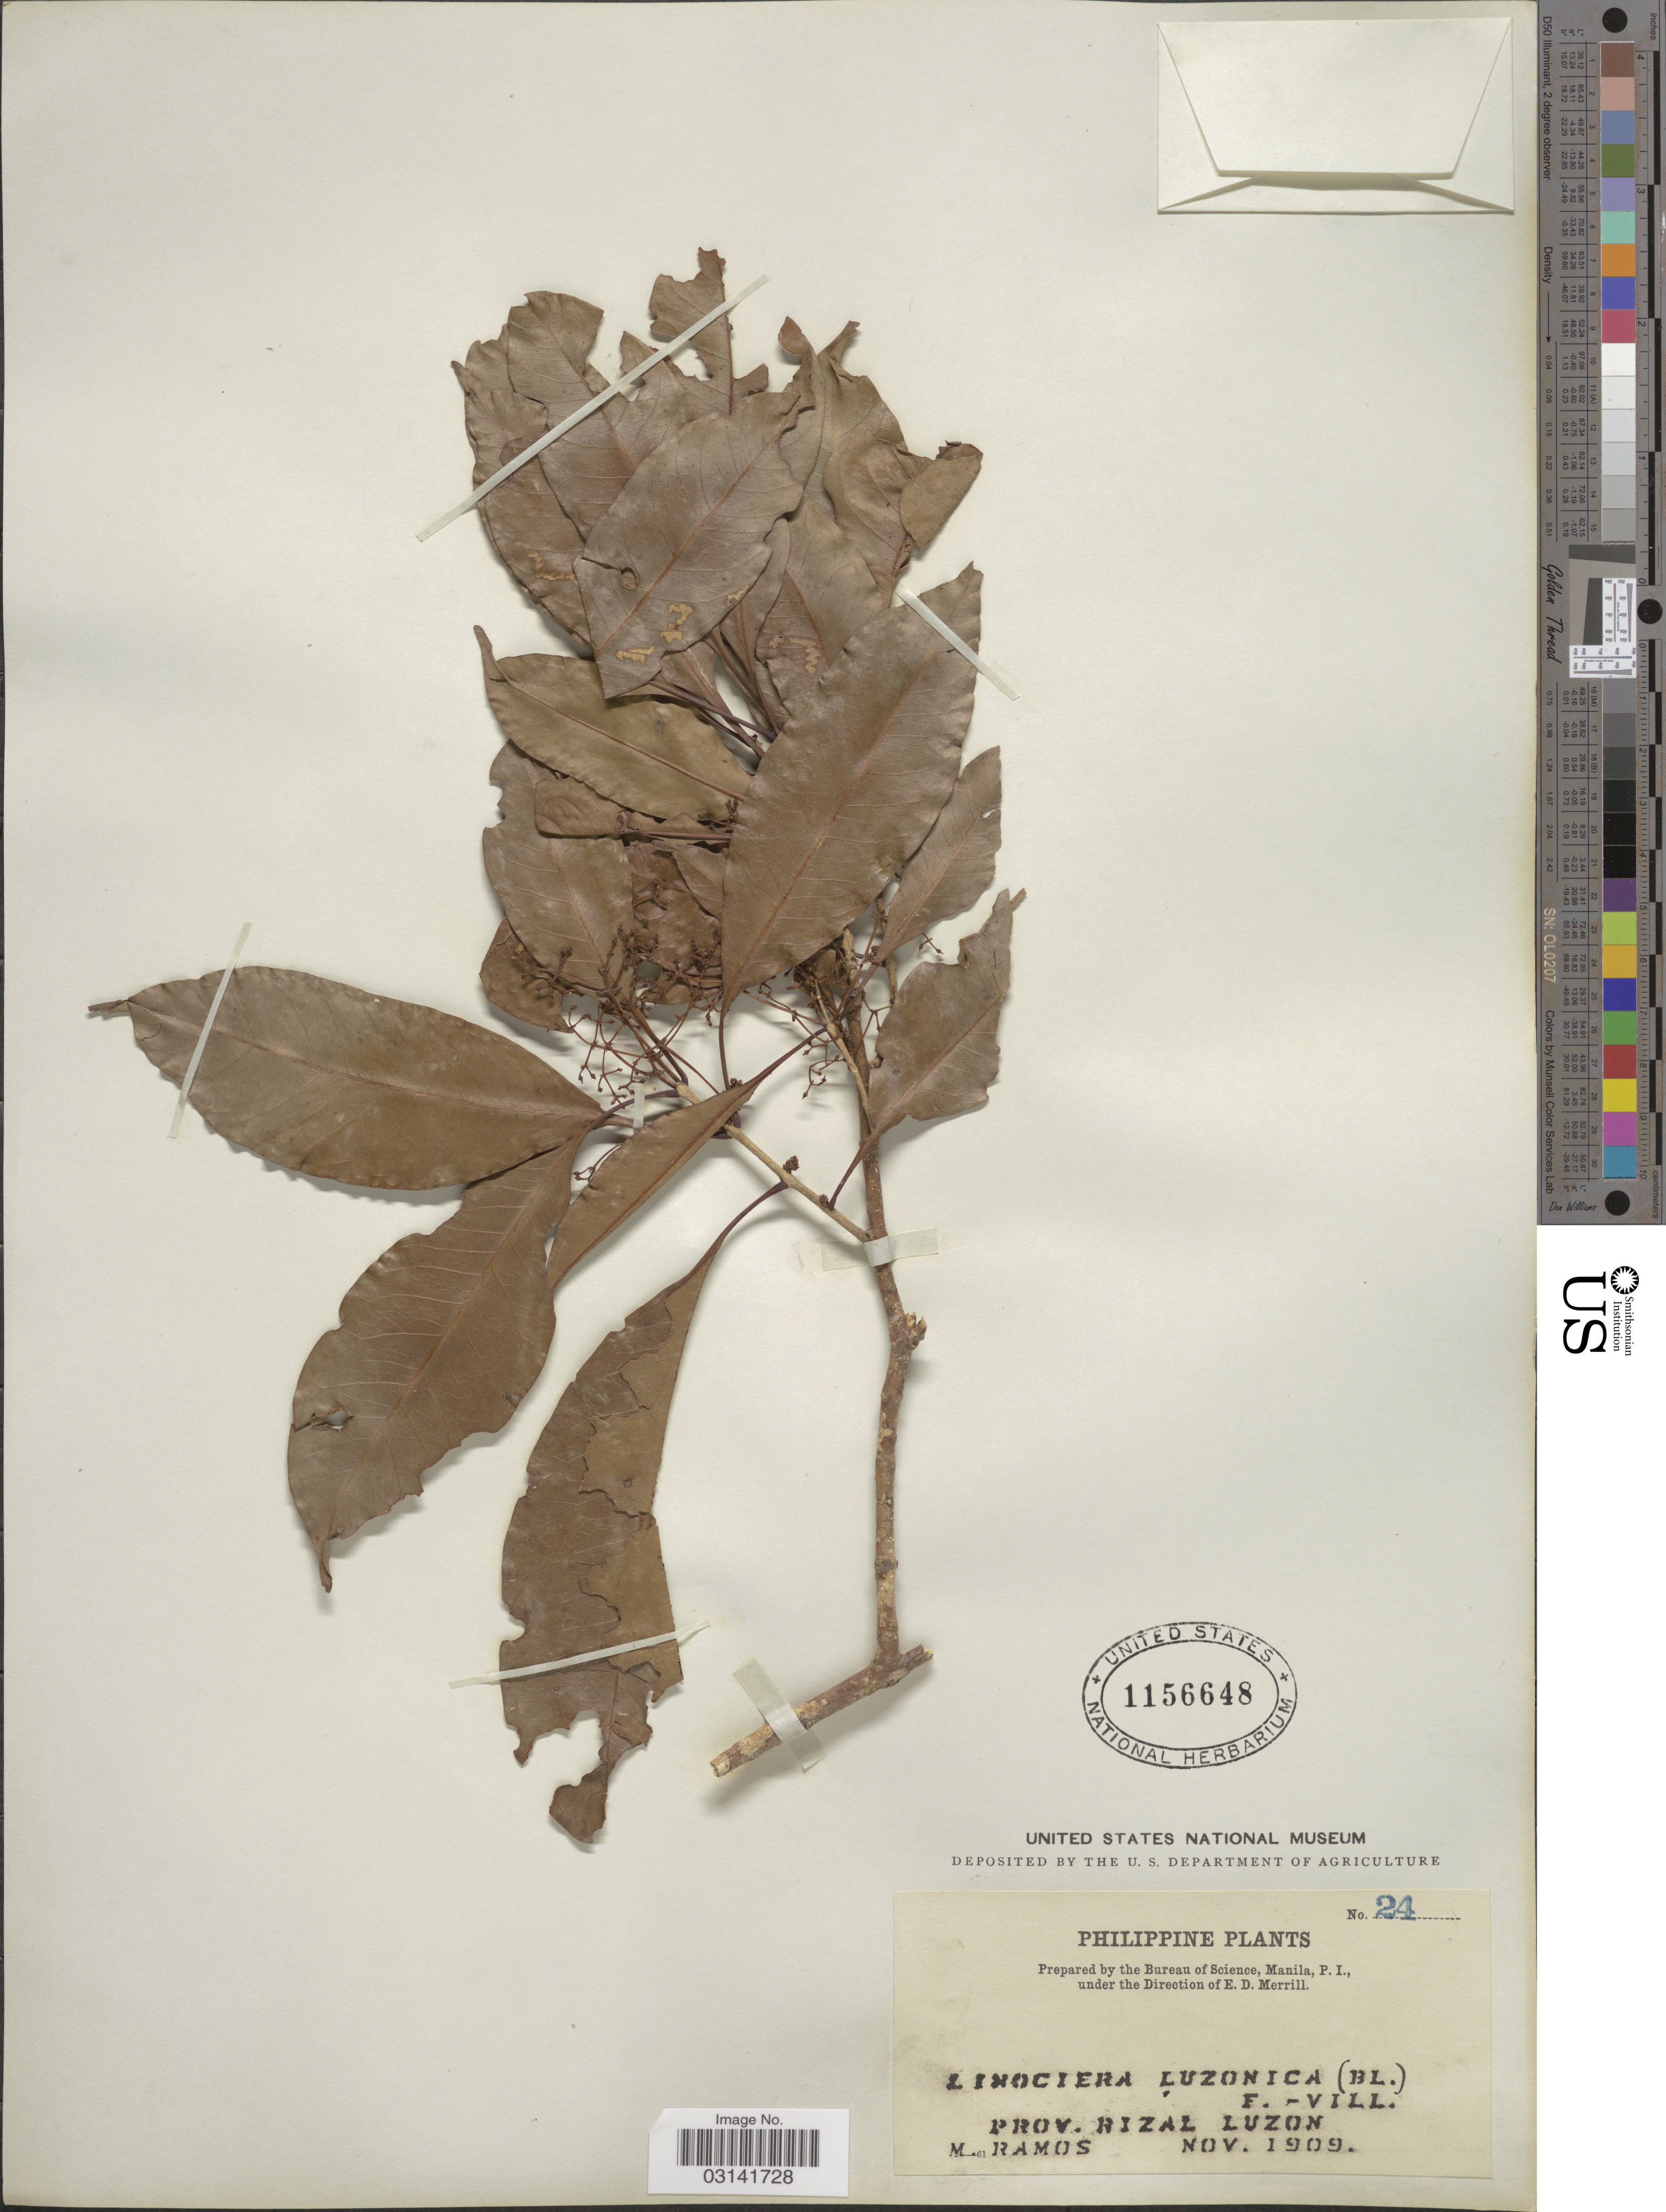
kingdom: Plantae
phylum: Tracheophyta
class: Magnoliopsida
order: Lamiales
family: Oleaceae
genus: Chionanthus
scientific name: Chionanthus ramiflorus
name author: Roxb.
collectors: M. Ramos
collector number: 24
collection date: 1909-11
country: Philippines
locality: Prov. Rizal Luzon.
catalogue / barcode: US 1156648